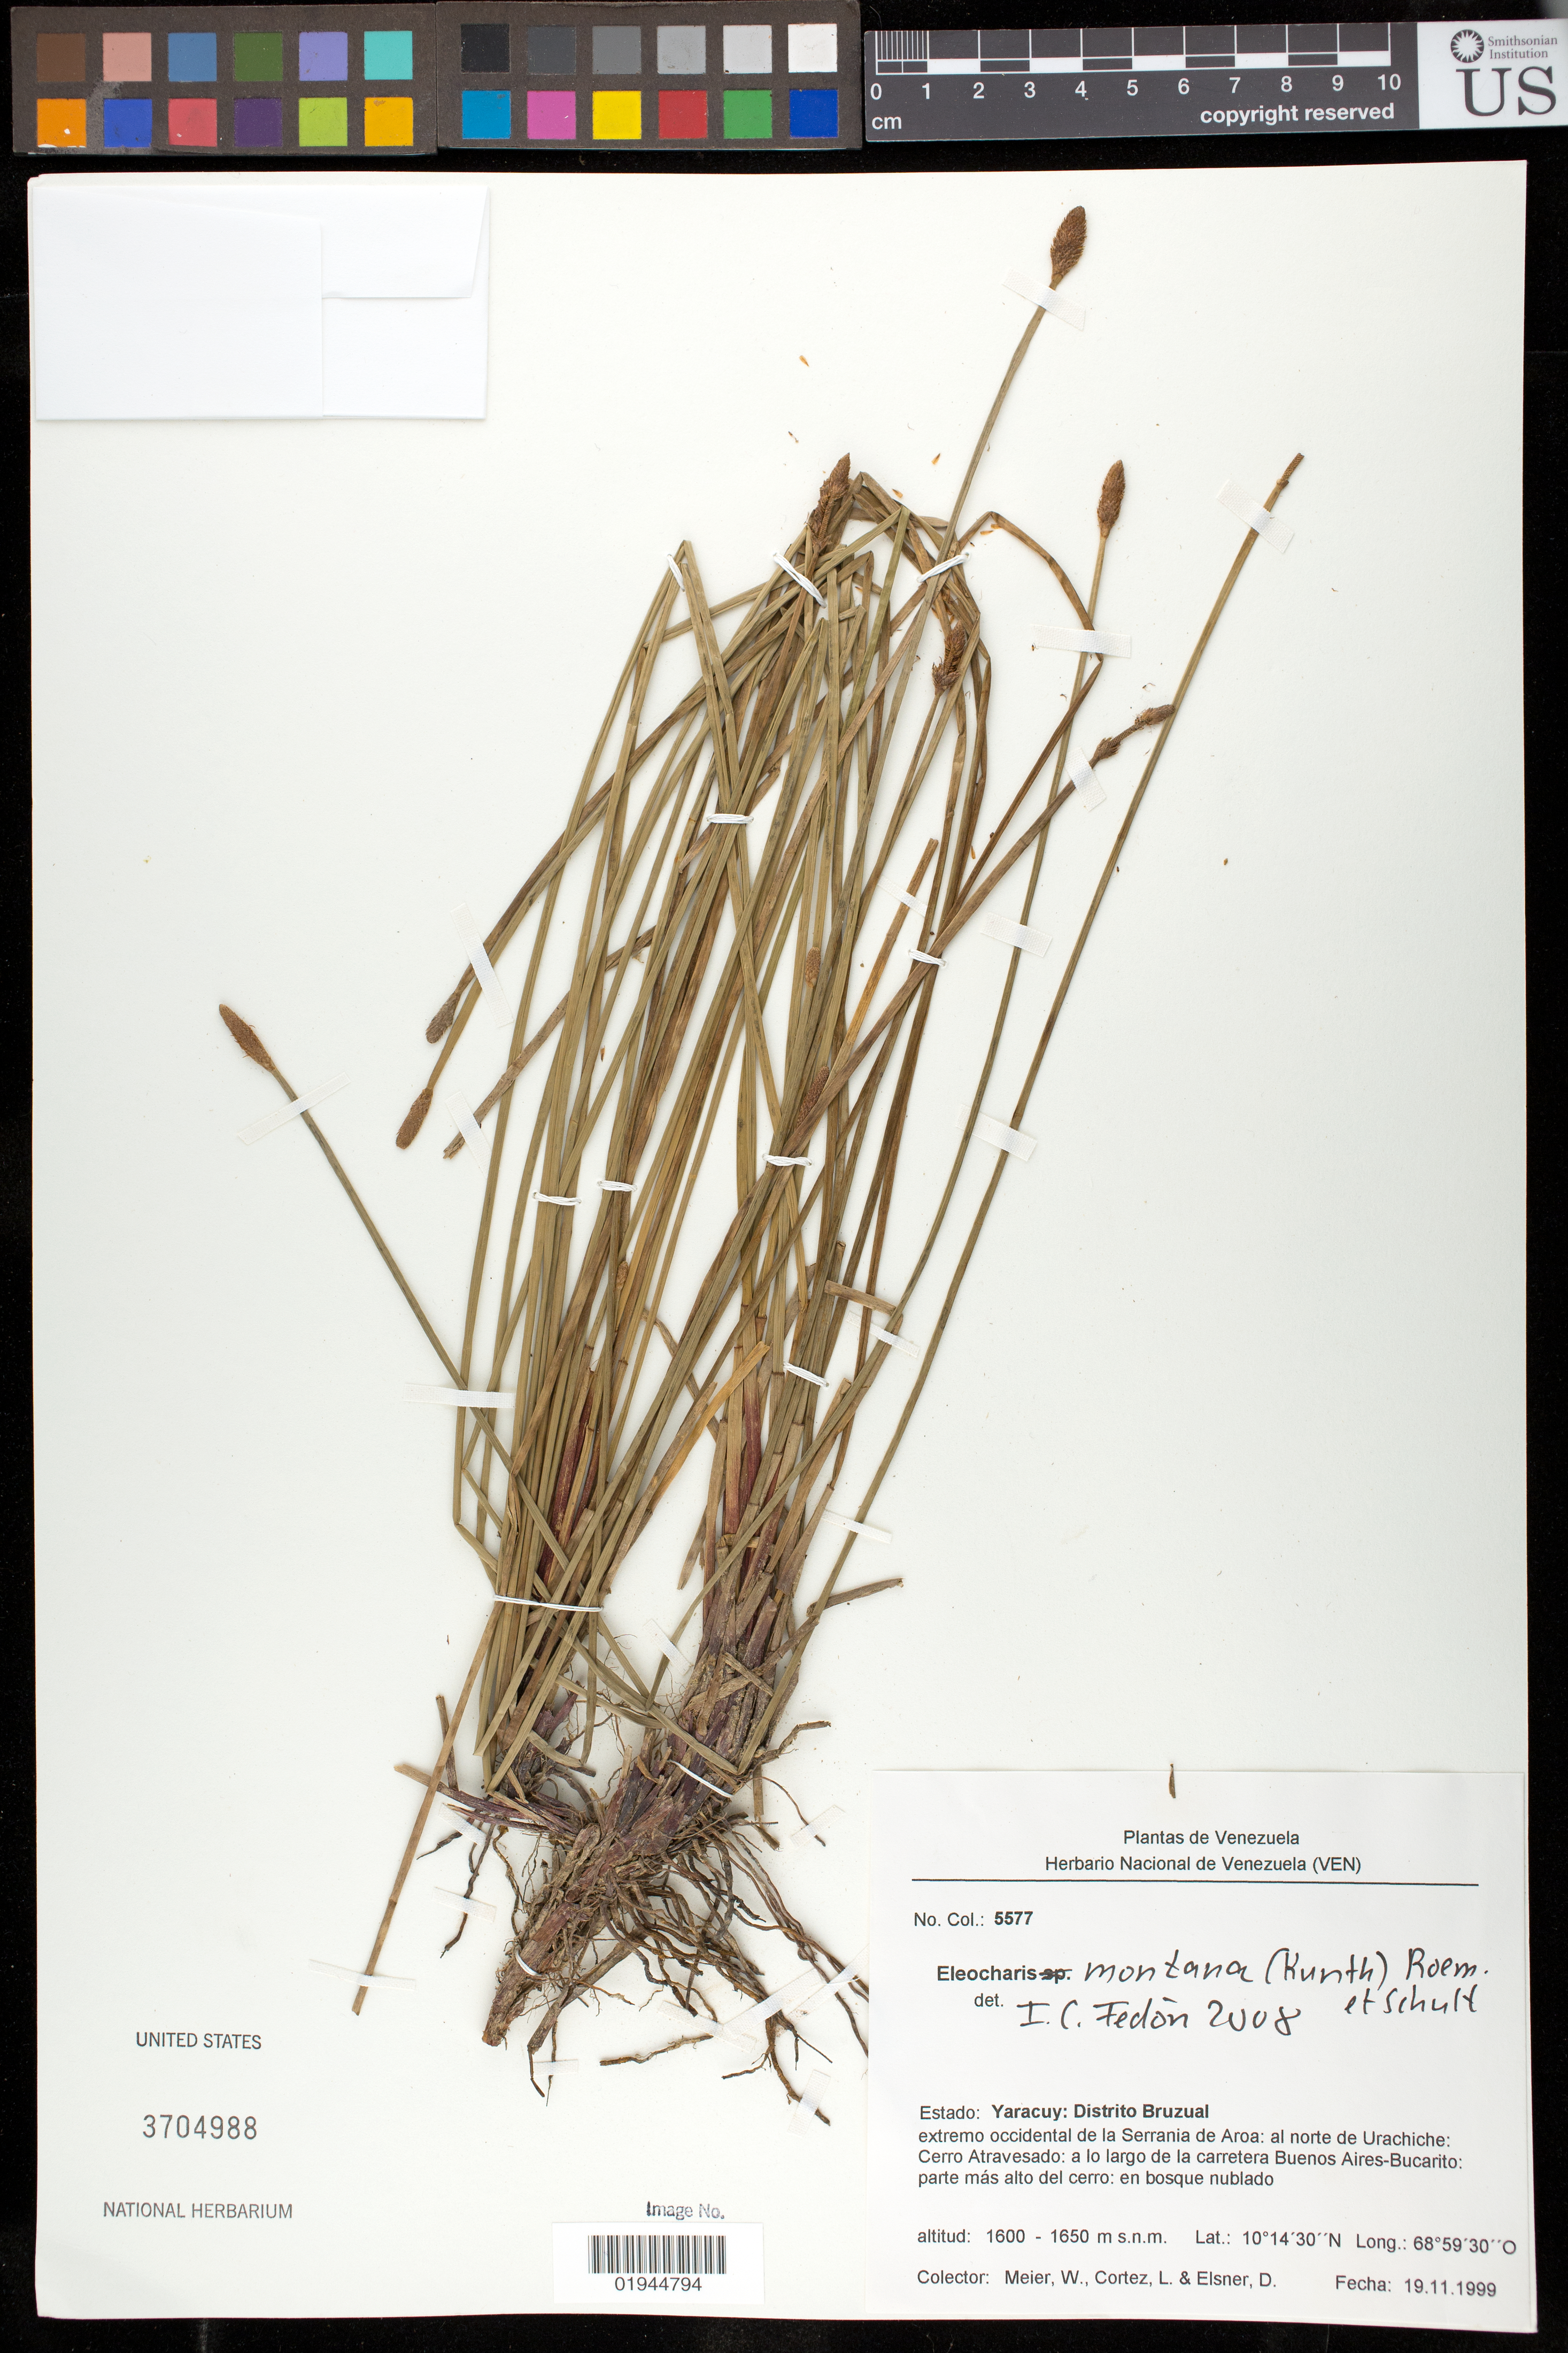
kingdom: Plantae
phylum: Tracheophyta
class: Liliopsida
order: Poales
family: Cyperaceae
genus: Eleocharis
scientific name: Eleocharis montana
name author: (Kunth) Roem. & Schult.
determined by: Fedon, I. C.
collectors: W. Meier, L. Cortéz & D. Elsner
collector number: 5577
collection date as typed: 19 Nov 1999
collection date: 1999-11-19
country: Venezuela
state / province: Yaracuy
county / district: Bruzual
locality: extremo occidental de la Serrania de Aroa: al norte de Urachiche: Cerro Atravesado: a lo largo de la carretera Buenos Aires-Bucarito: parte mas alto del cerro.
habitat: en bosque nublado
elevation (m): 1600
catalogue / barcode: US 3704988